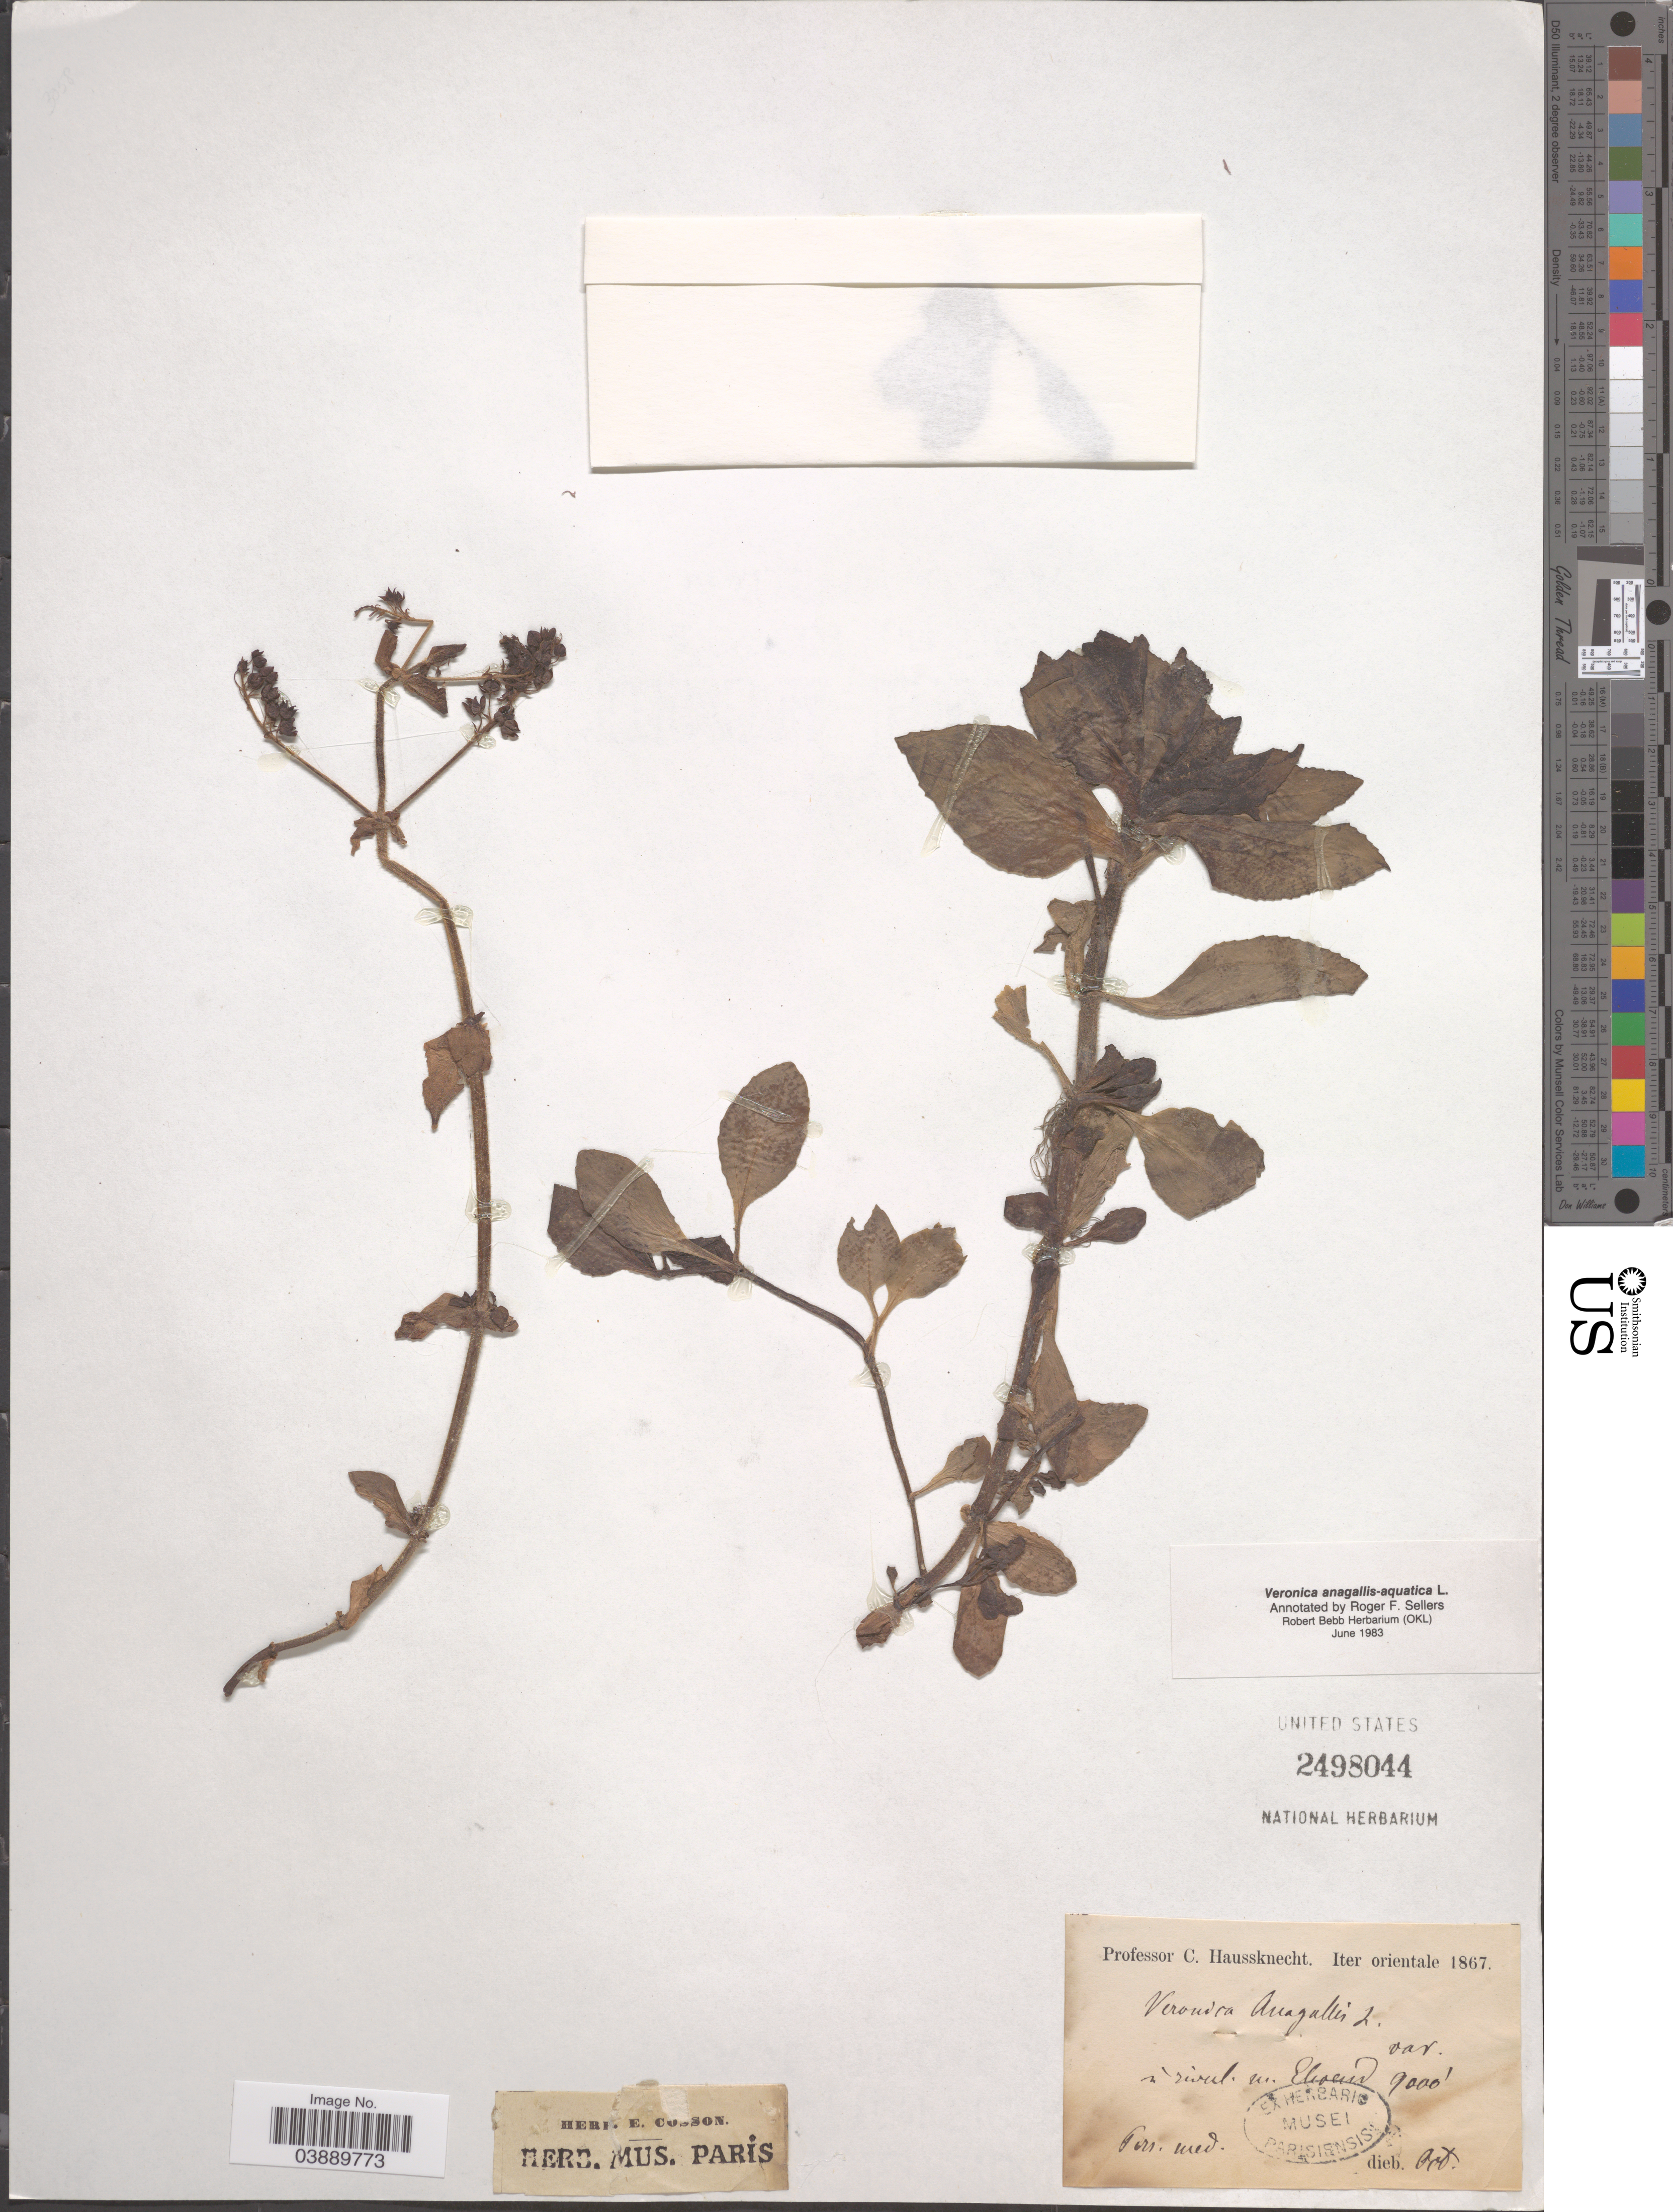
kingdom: Plantae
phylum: Tracheophyta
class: Magnoliopsida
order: Lamiales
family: Plantaginaceae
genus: Veronica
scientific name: Veronica anagallis-aquatica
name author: L.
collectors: C. Haussknecht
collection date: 1867-10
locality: Iter orientale. In rivul [interpreted] in. Elioend [interpreted] Terr. med.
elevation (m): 2743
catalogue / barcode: US 2498044